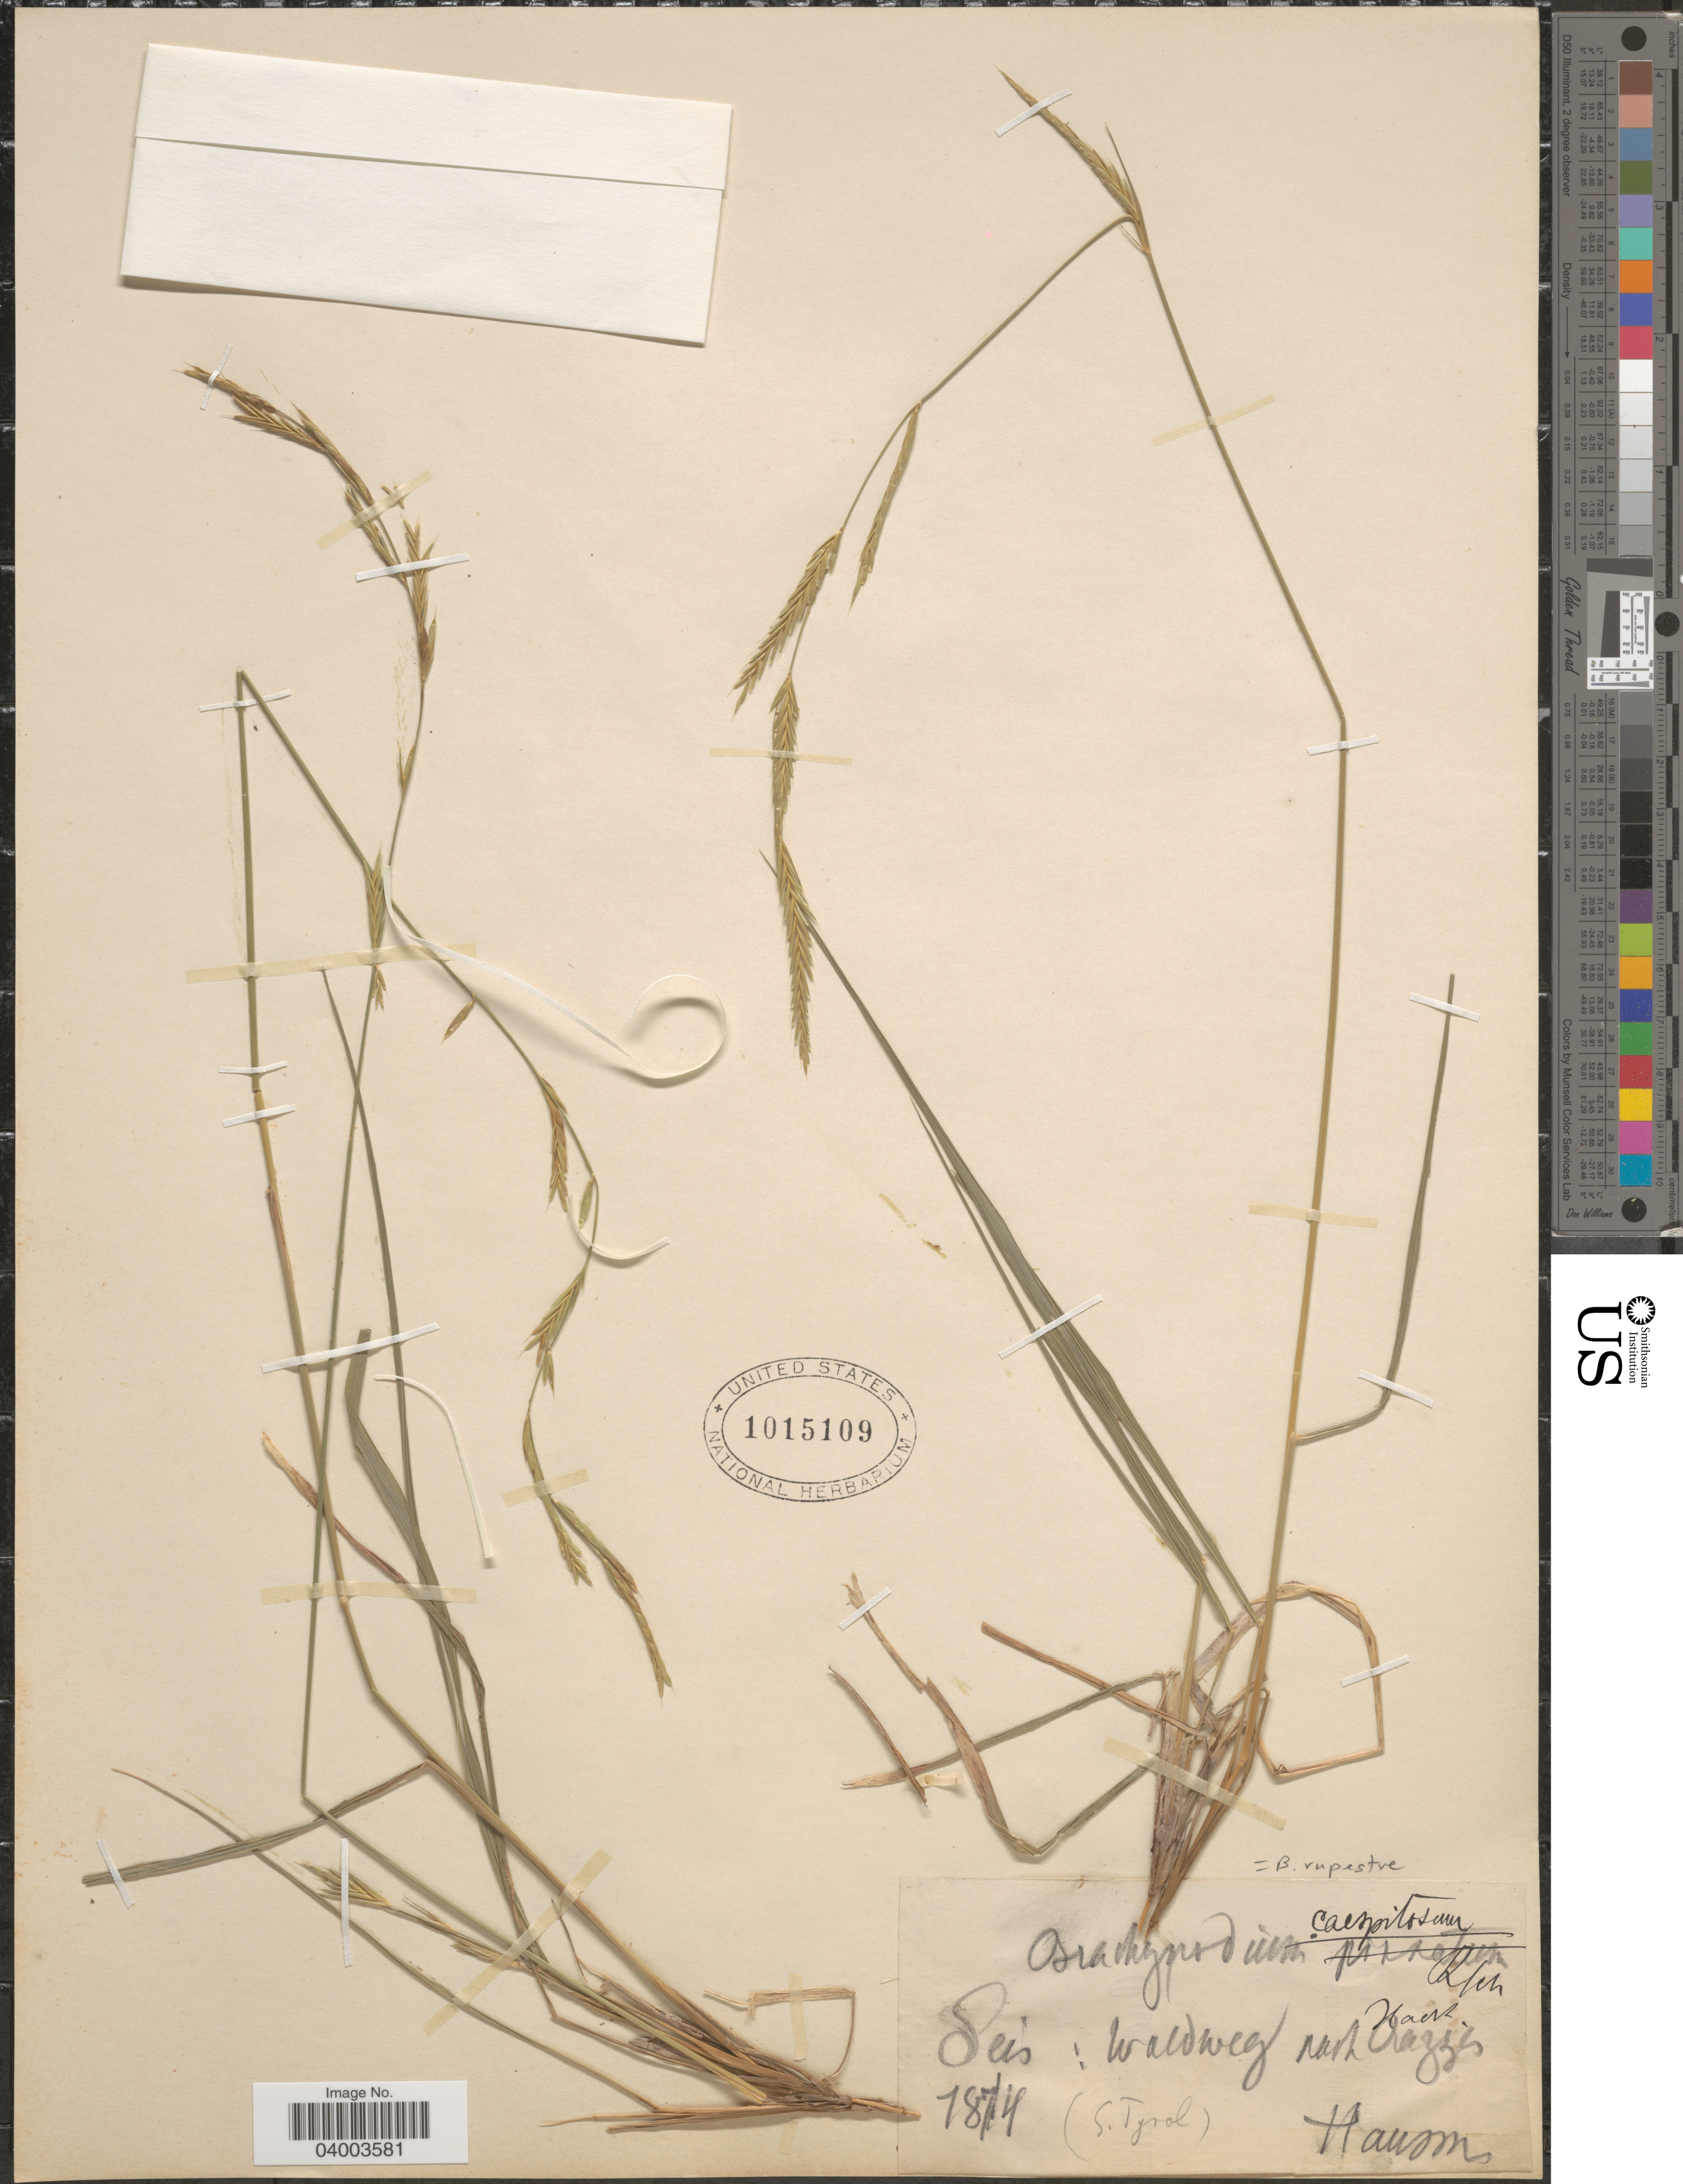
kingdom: Plantae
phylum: Tracheophyta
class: Liliopsida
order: Poales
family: Poaceae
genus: Brachypodium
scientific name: Brachypodium rupestre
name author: (Host) Roem. & Schult.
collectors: Hanson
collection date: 1874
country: Italy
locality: Seis: Waldweg nach Razzes (S. Tyrol).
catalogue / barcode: US 1015109